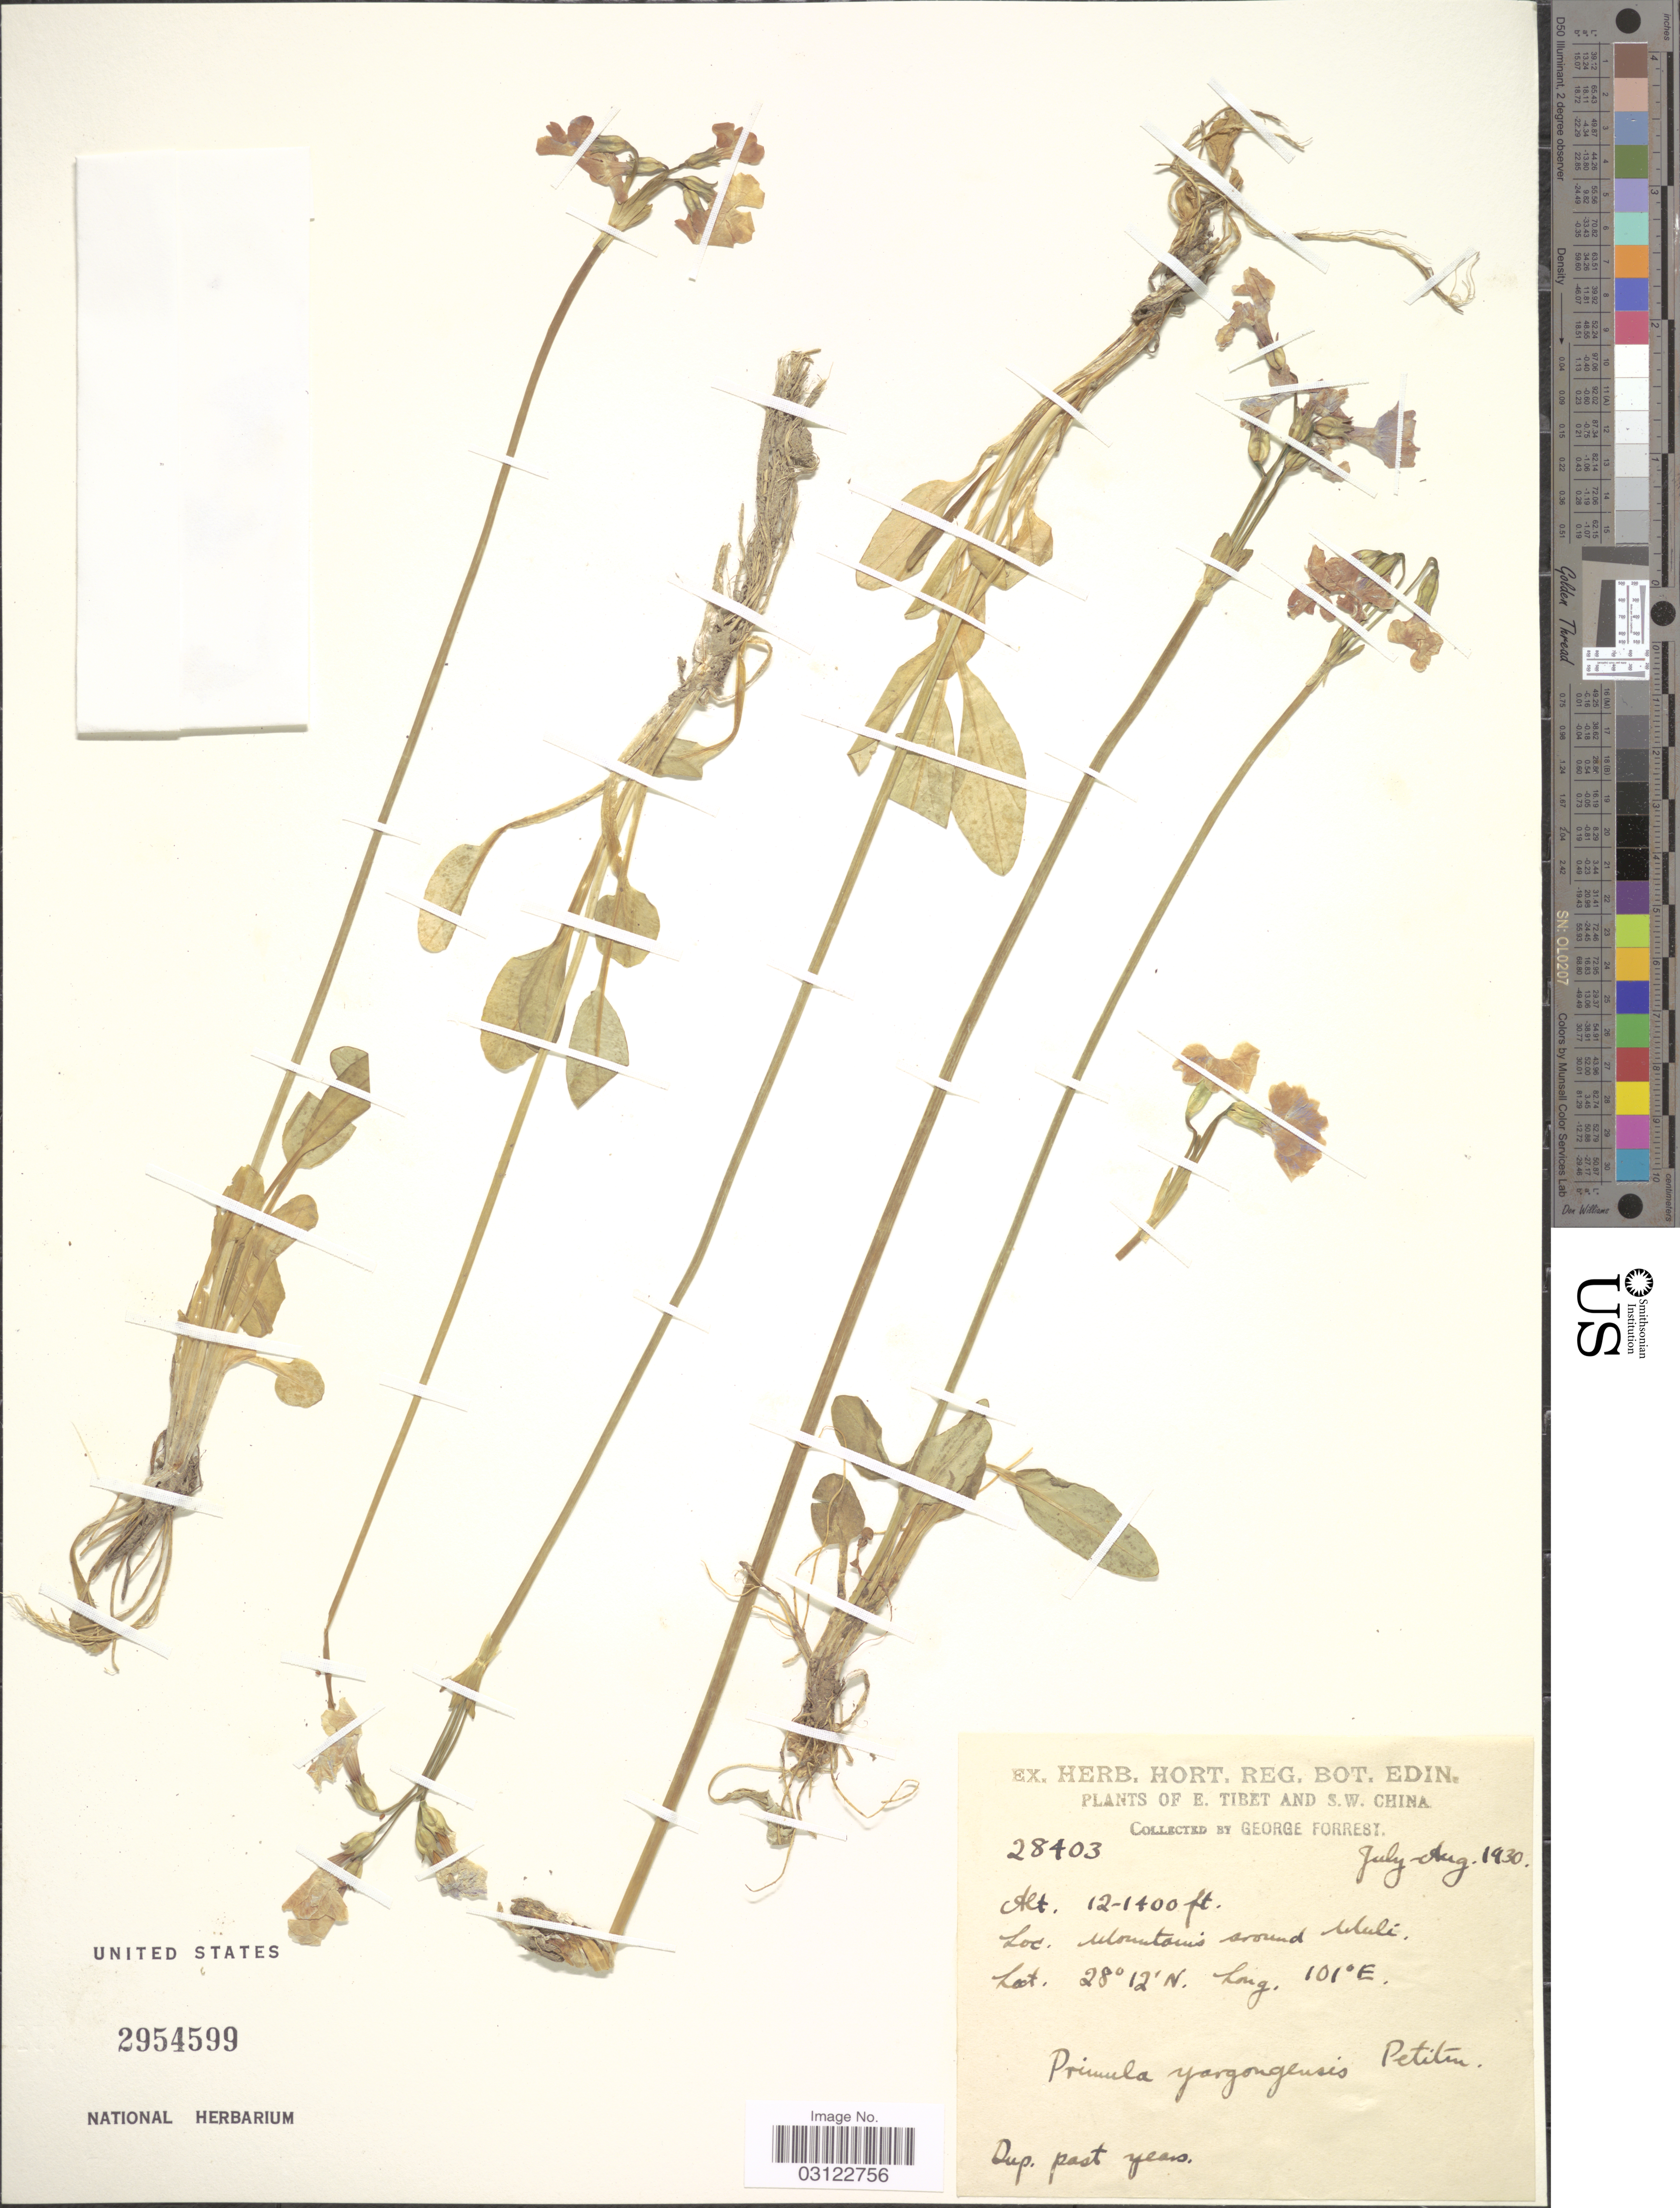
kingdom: Plantae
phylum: Tracheophyta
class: Magnoliopsida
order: Ericales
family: Primulaceae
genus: Primula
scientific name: Primula yargongensis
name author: Petitm.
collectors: G. Forrest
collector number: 28403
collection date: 1930-07/1930-08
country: China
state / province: Xizang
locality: E. Tibet and S.W. China. Mountains around Muli.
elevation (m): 366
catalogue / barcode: US 2954599